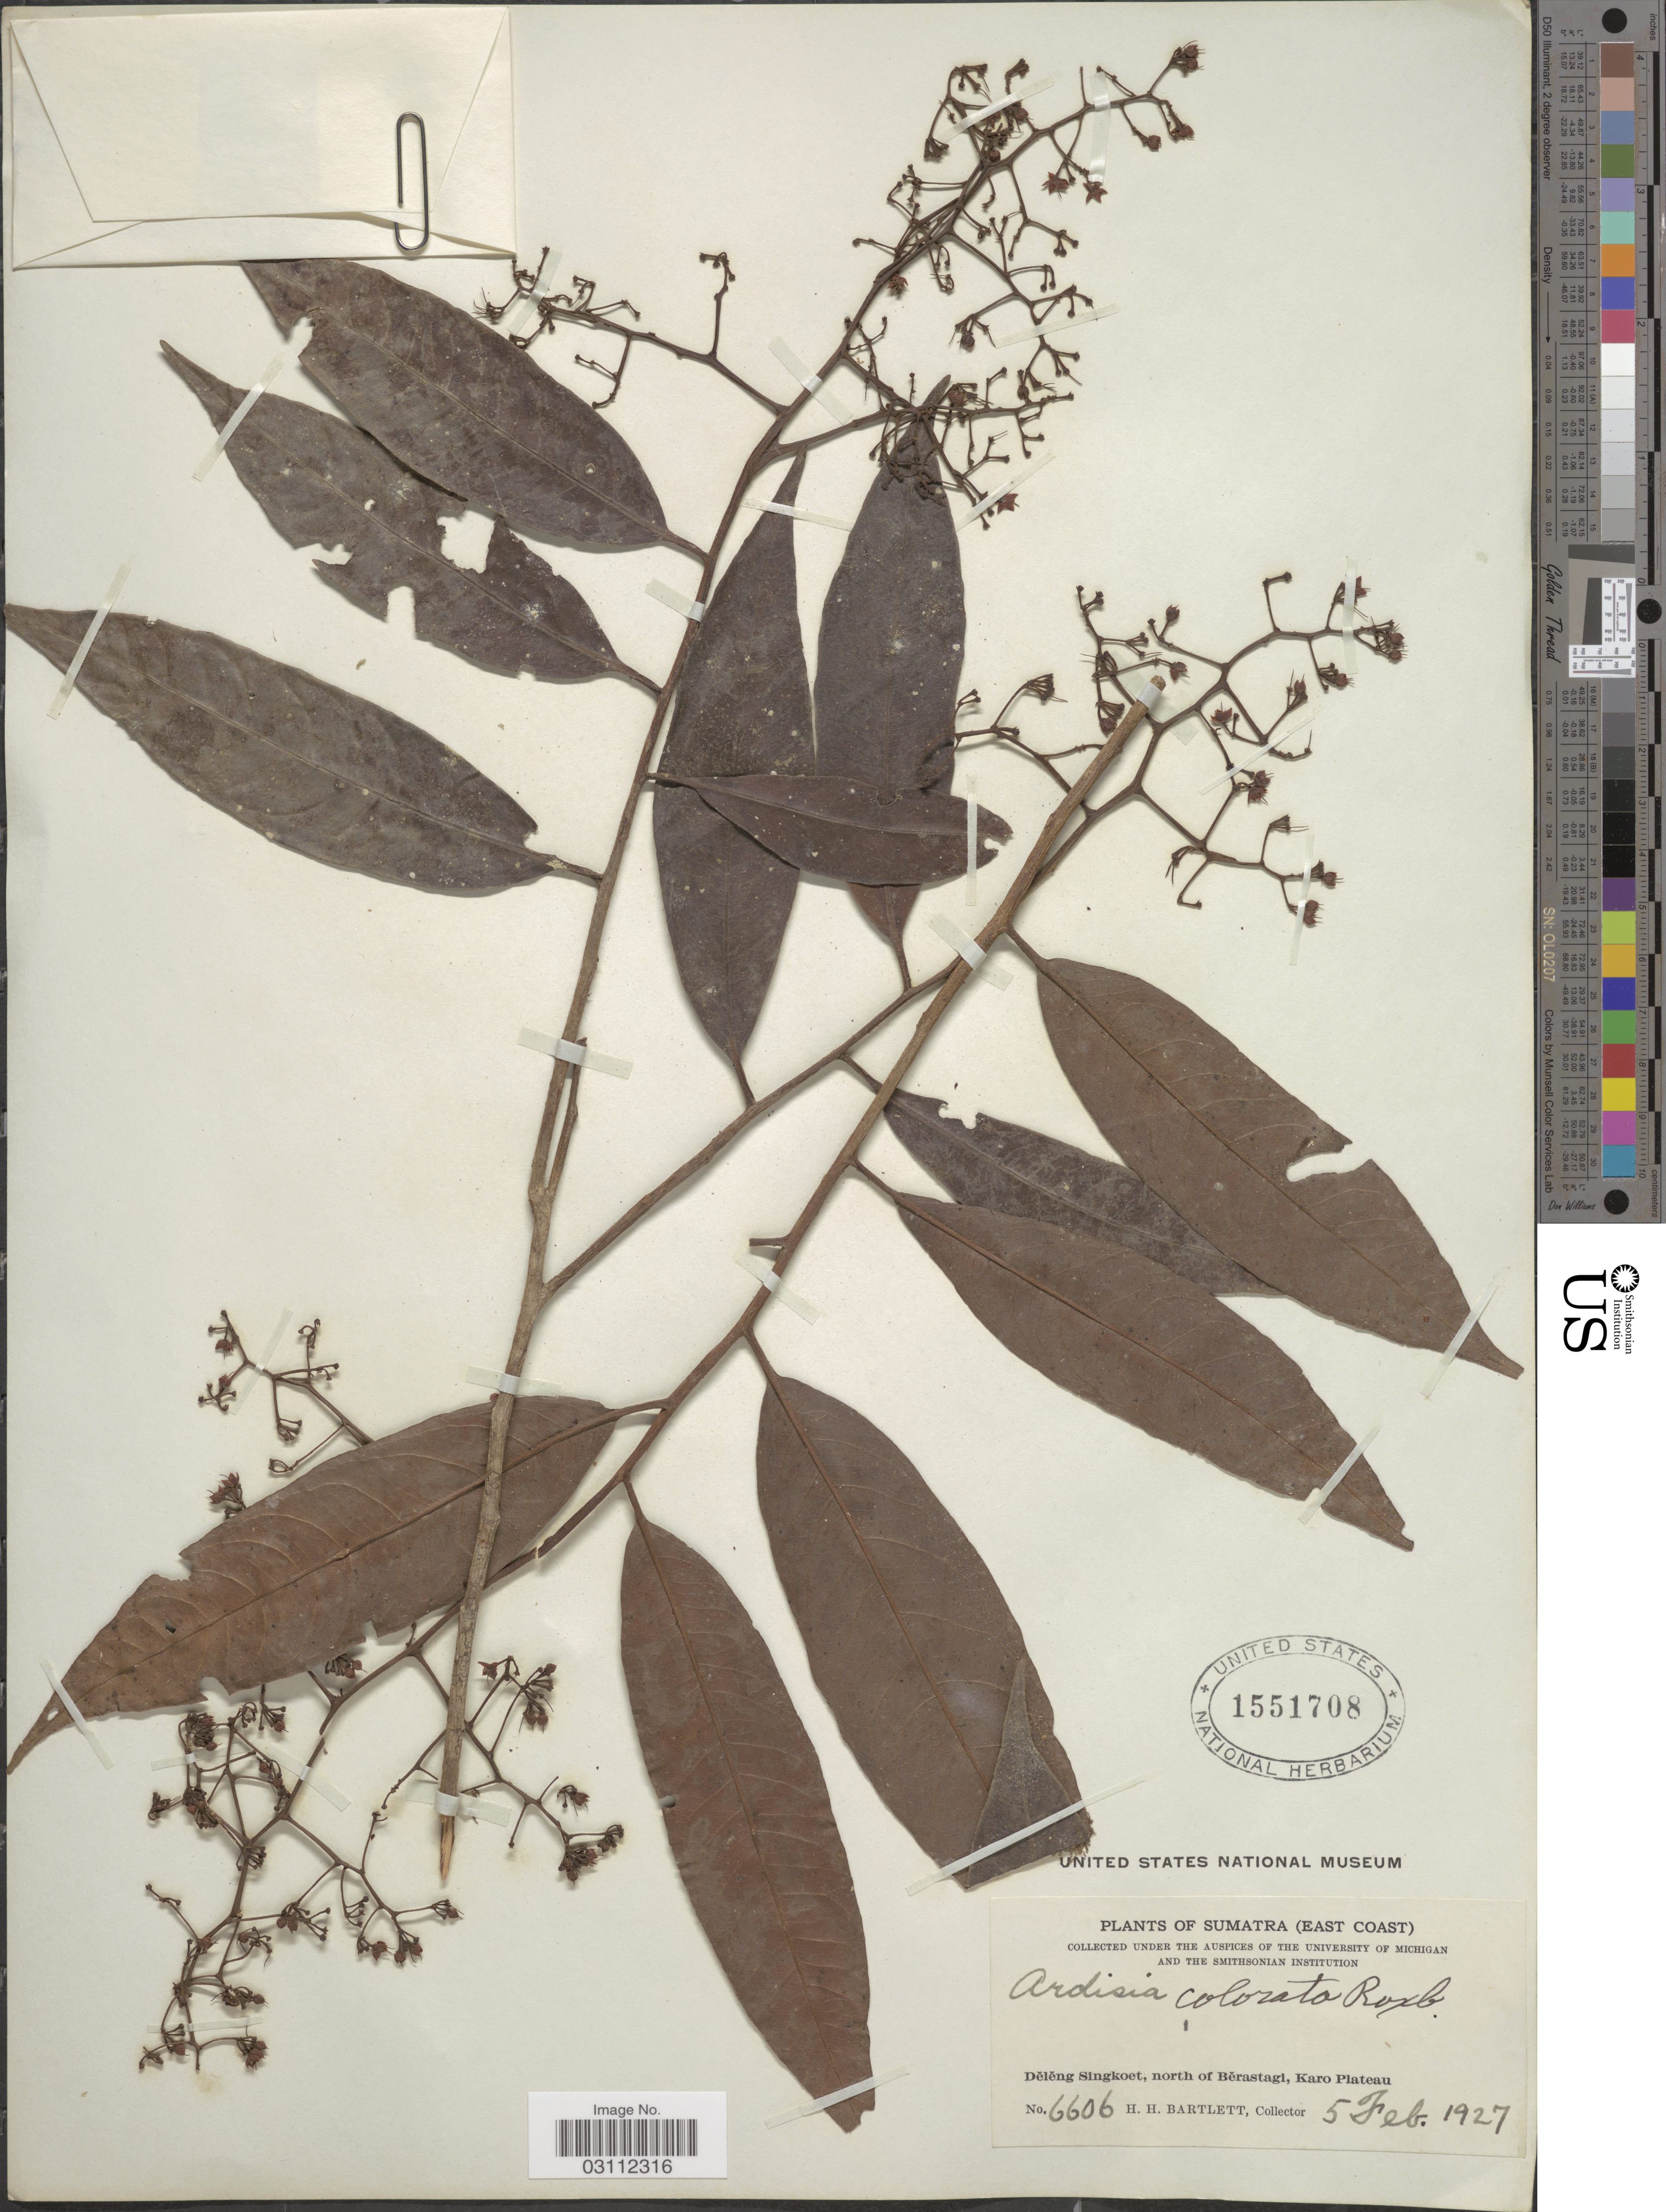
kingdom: Plantae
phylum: Tracheophyta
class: Magnoliopsida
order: Ericales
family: Primulaceae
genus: Ardisia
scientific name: Ardisia colorata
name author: Roxb.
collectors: H. H. Bartlett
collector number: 6606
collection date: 1927-02-05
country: Indonesia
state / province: Sumatra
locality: (East Coast). Deleng Singkoet, north of Berastagi, Karo Plateau.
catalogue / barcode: US 1551708